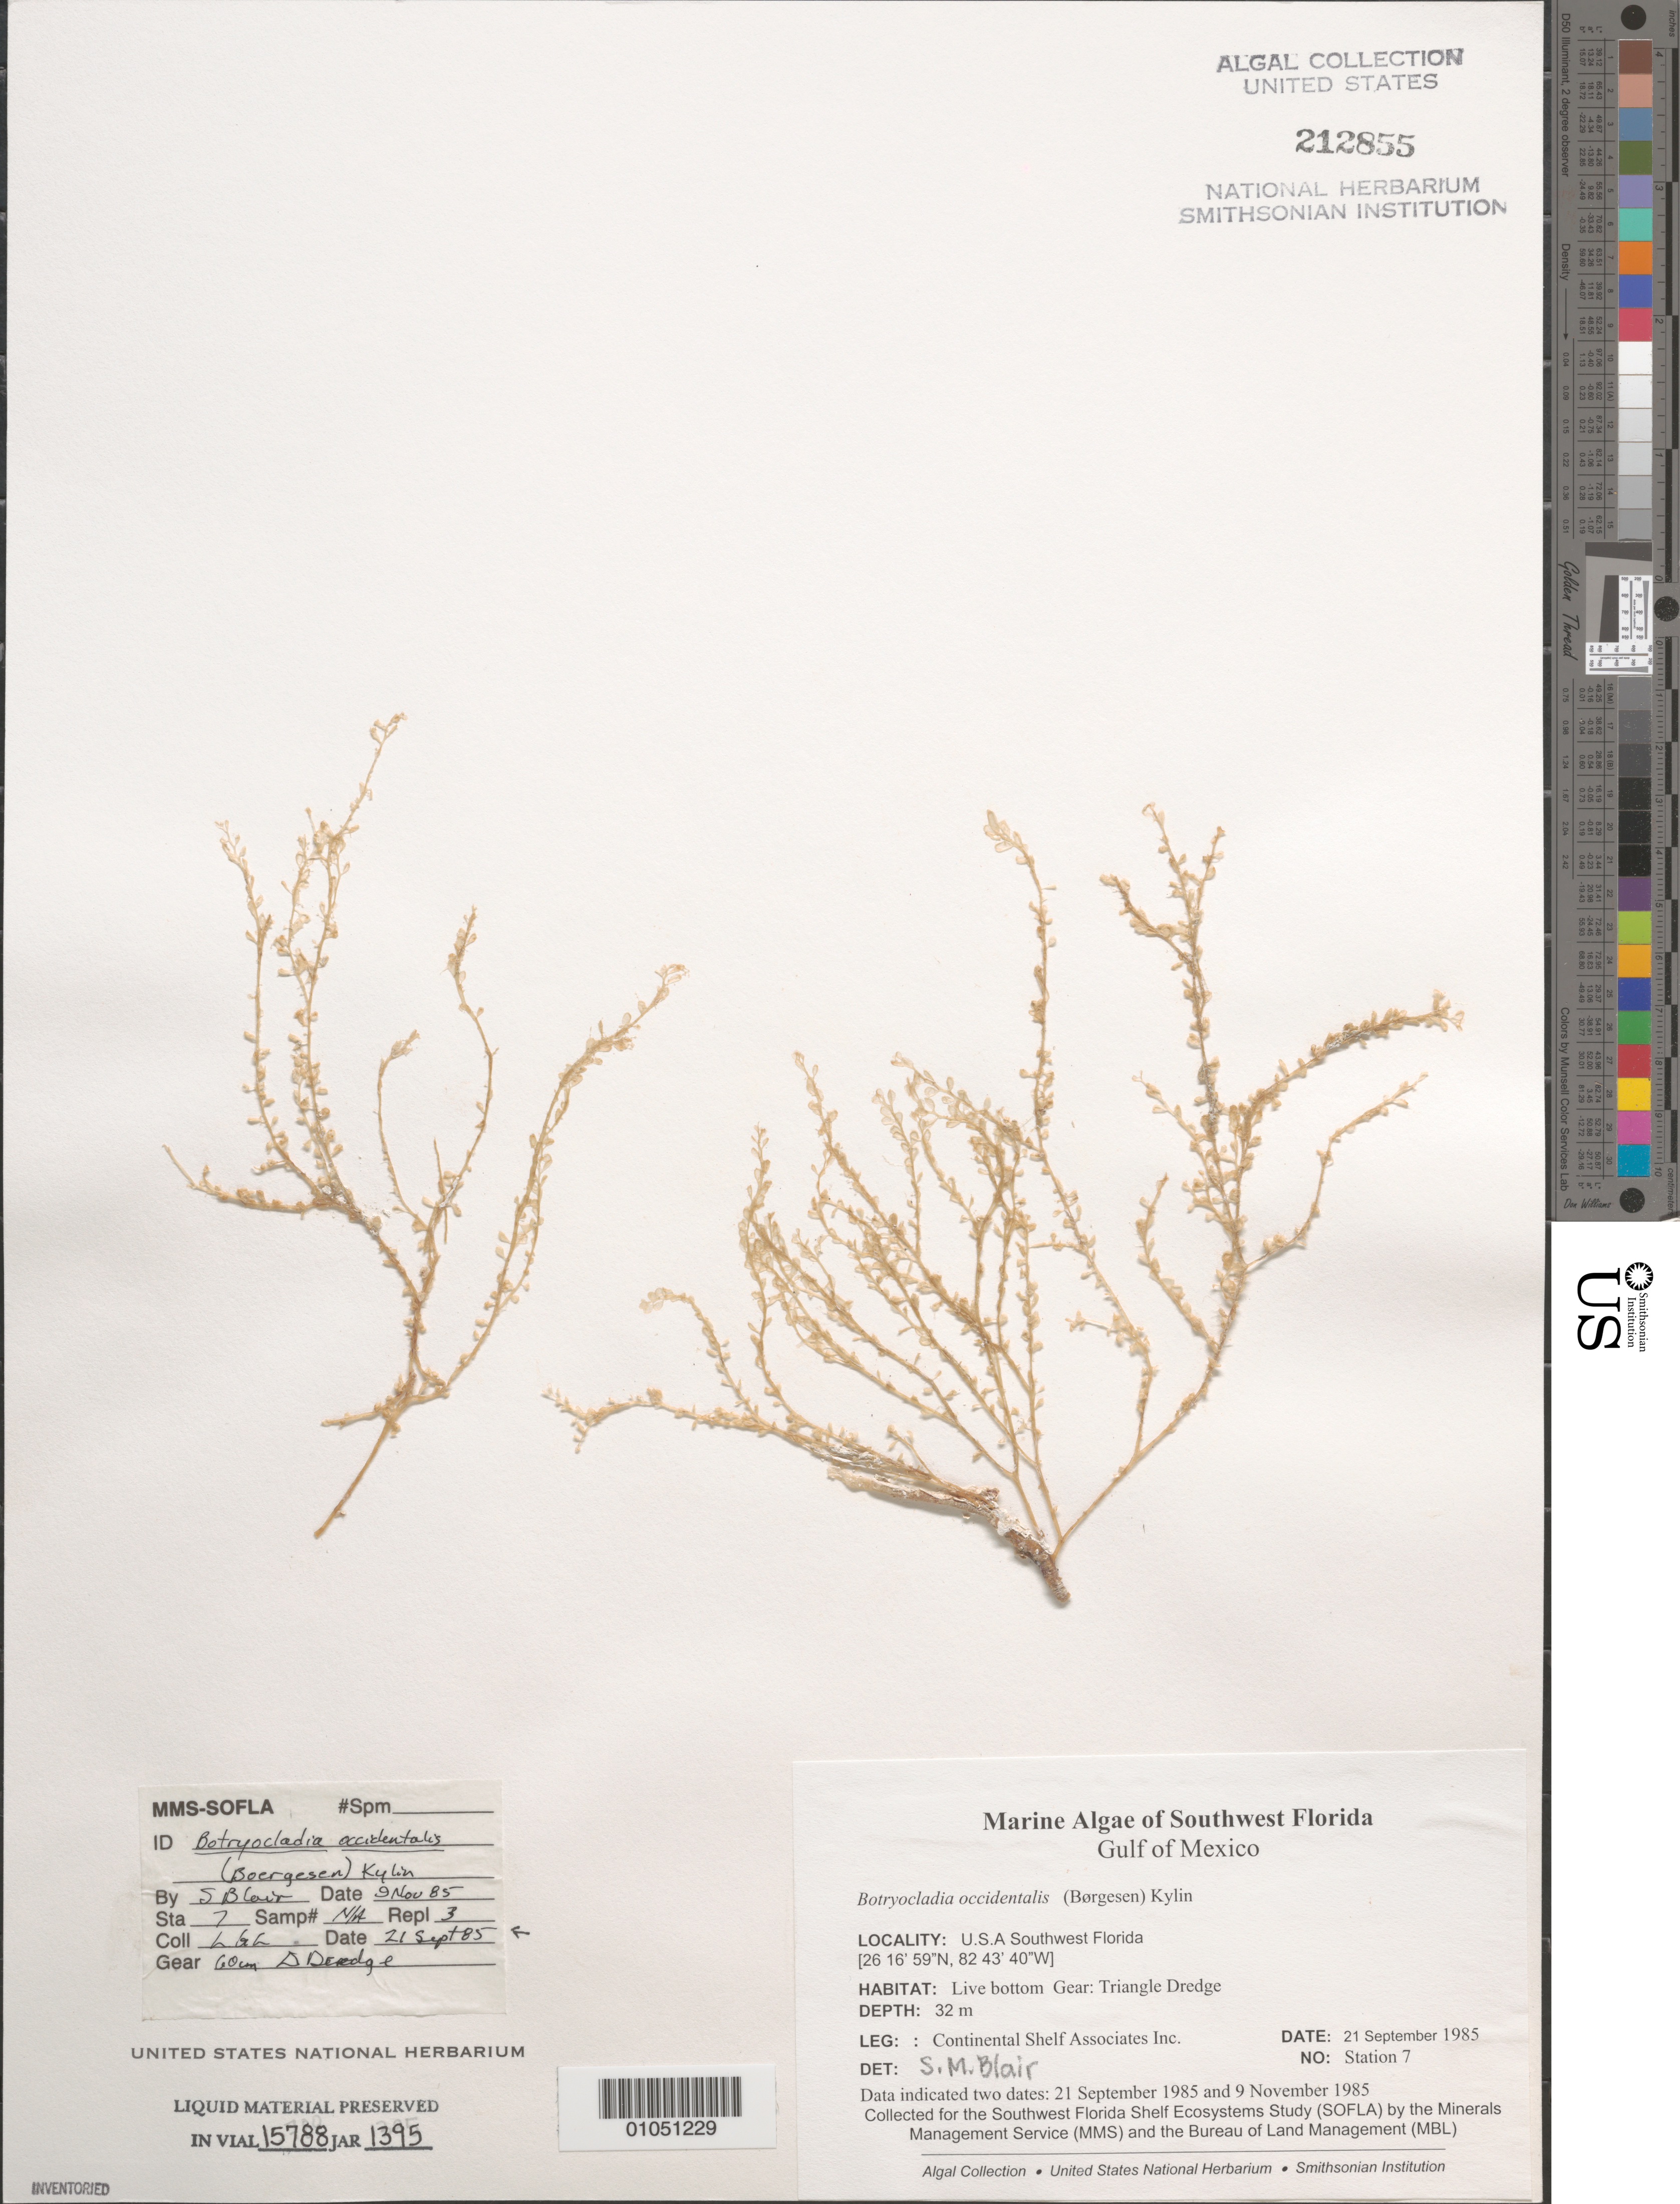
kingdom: Plantae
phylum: Rhodophyta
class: Florideophyceae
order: Rhodymeniales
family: Rhodymeniaceae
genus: Botryocladia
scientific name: Botryocladia occidentalis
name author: (Børgesen) Kylin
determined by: Blair, S. M.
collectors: Continental Shelf Associates for the MMS/BLM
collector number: Station 7 Repl 3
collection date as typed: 21 Sep 1985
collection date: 1985-09-21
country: United States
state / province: Florida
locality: Gulf of Mexico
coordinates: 26 16'59"N, 82 43'40"W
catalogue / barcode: US 212855